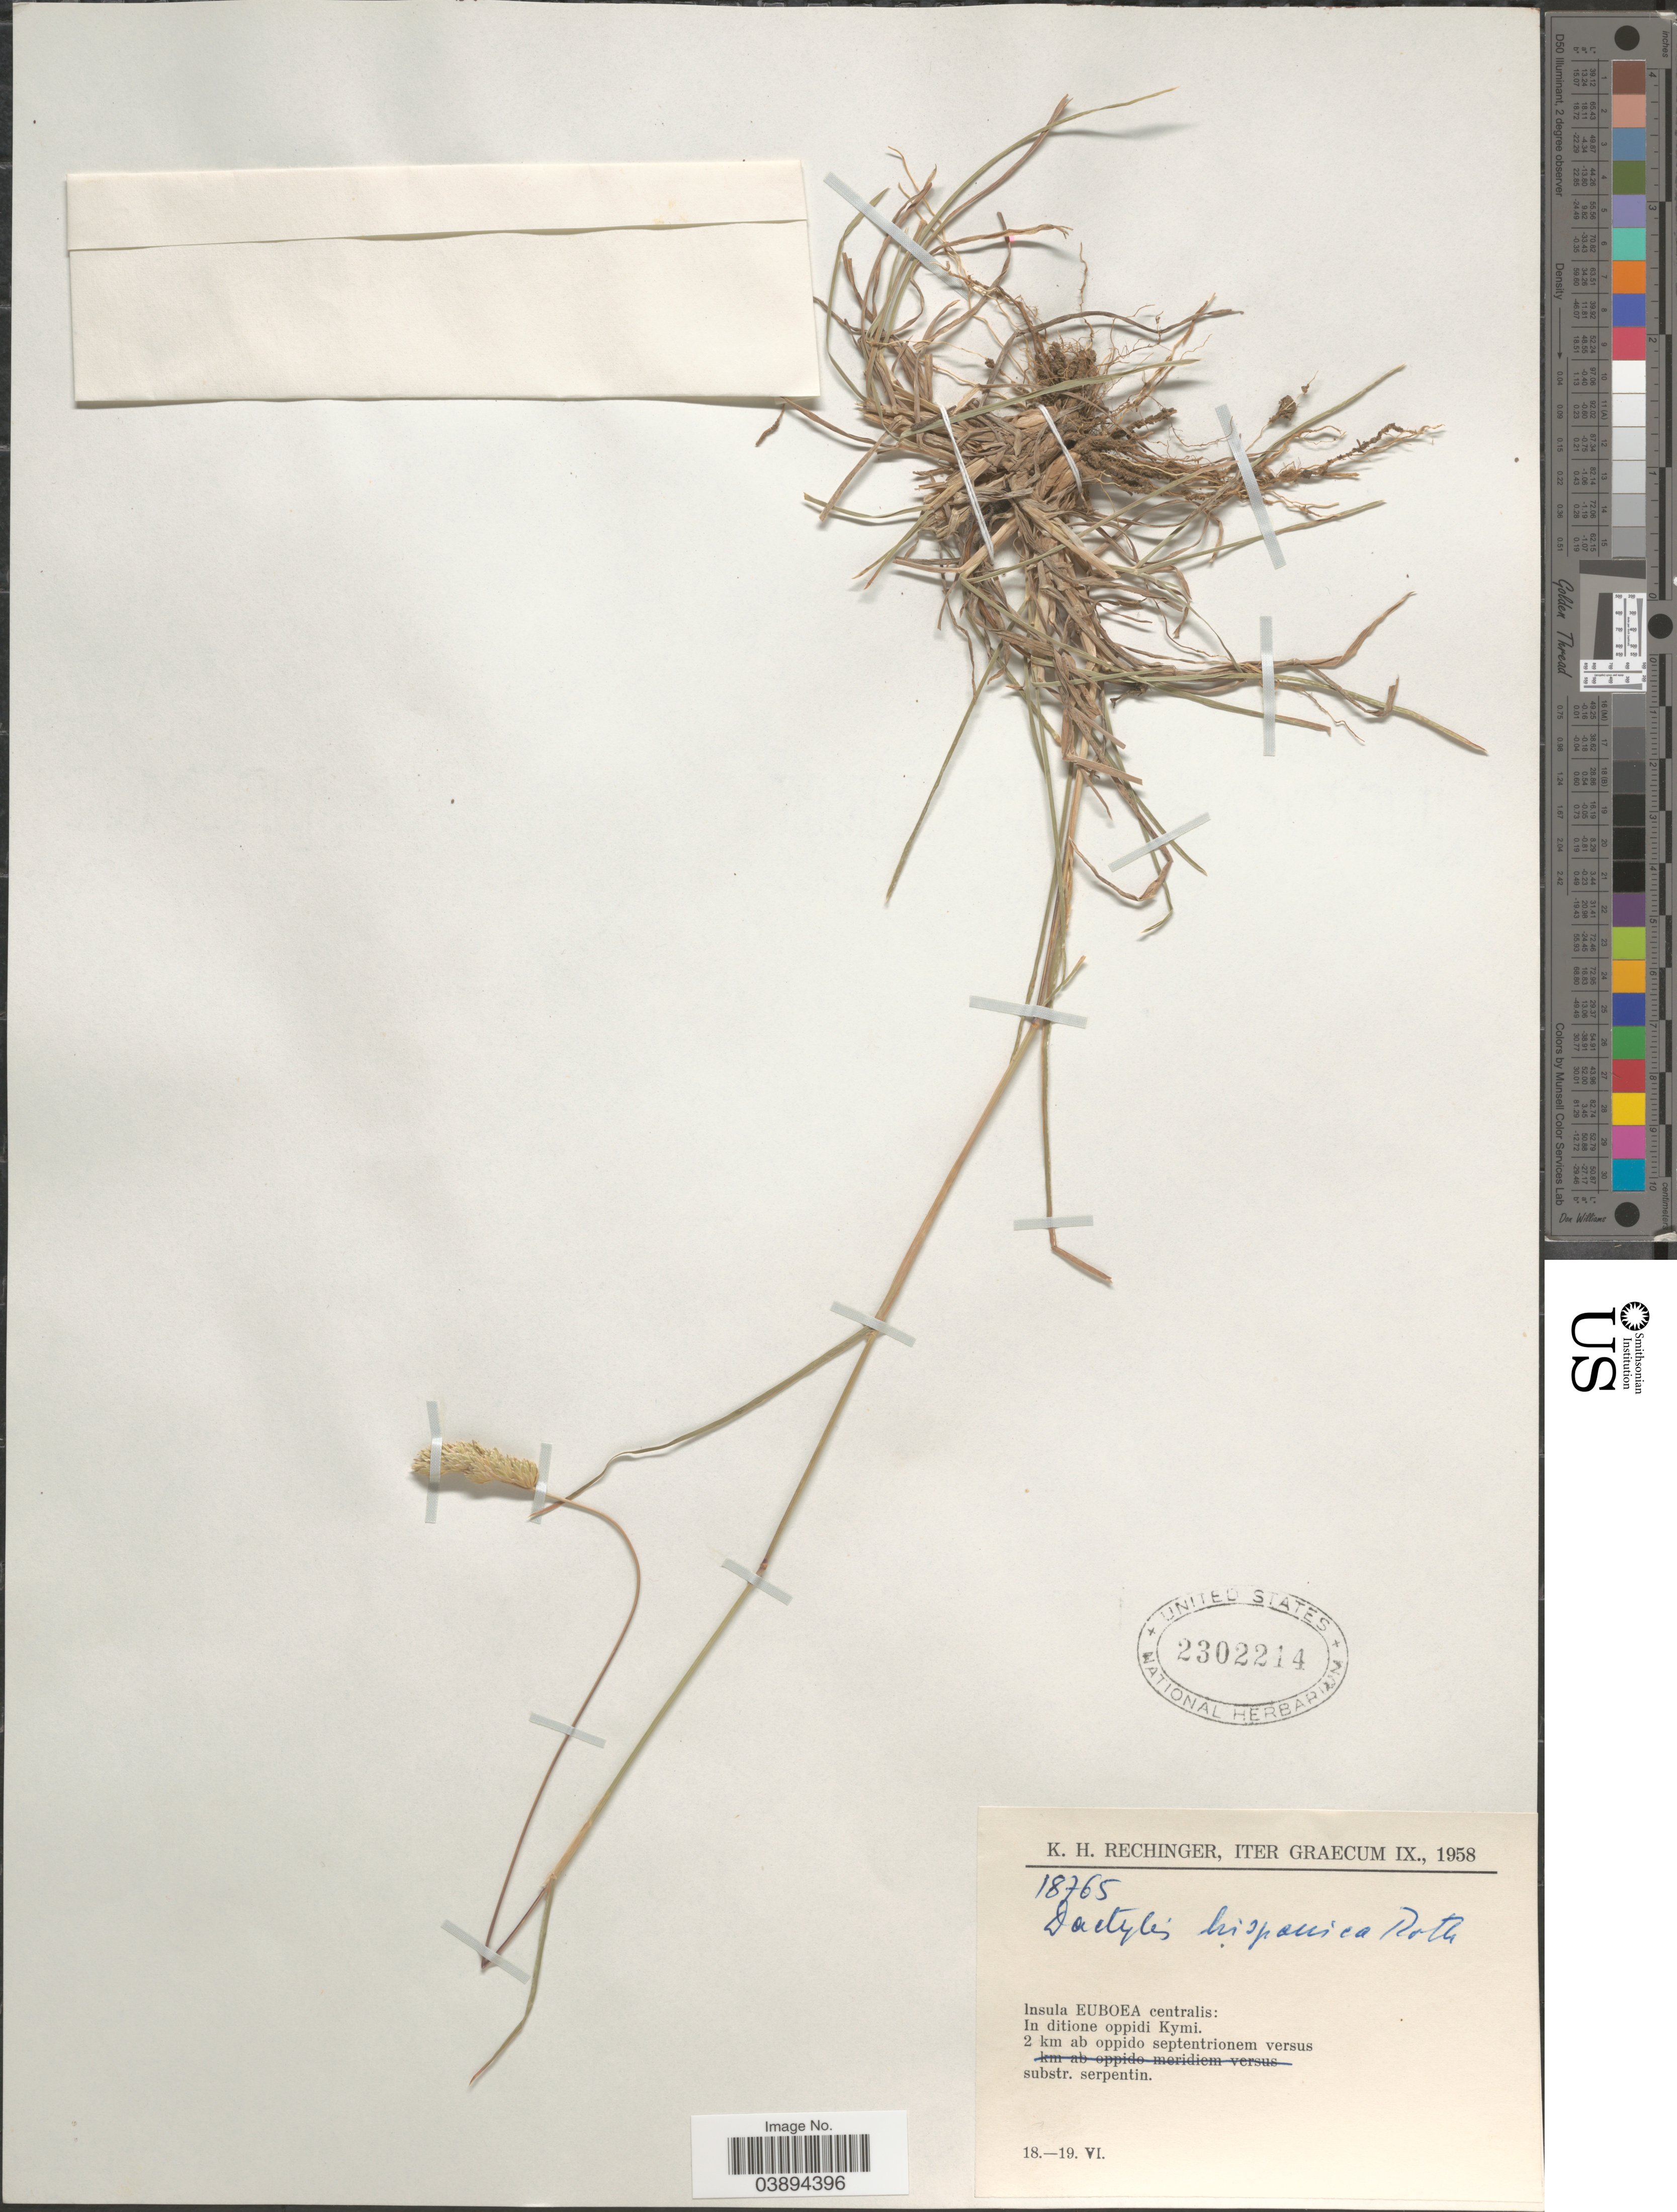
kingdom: Plantae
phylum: Tracheophyta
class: Liliopsida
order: Poales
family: Poaceae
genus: Dactylis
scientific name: Dactylis glomerata subsp. hispanica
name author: (Roth) Nyman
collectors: K. H. Rechinger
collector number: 18765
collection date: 1958-06-18/1958-06-19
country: Greece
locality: Iter Graecum IX. Insula Euboea centralis: In ditione oppidi Kymi. 2 km ab oppido septentrionem versus substr. serpentin.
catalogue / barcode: US 2302214